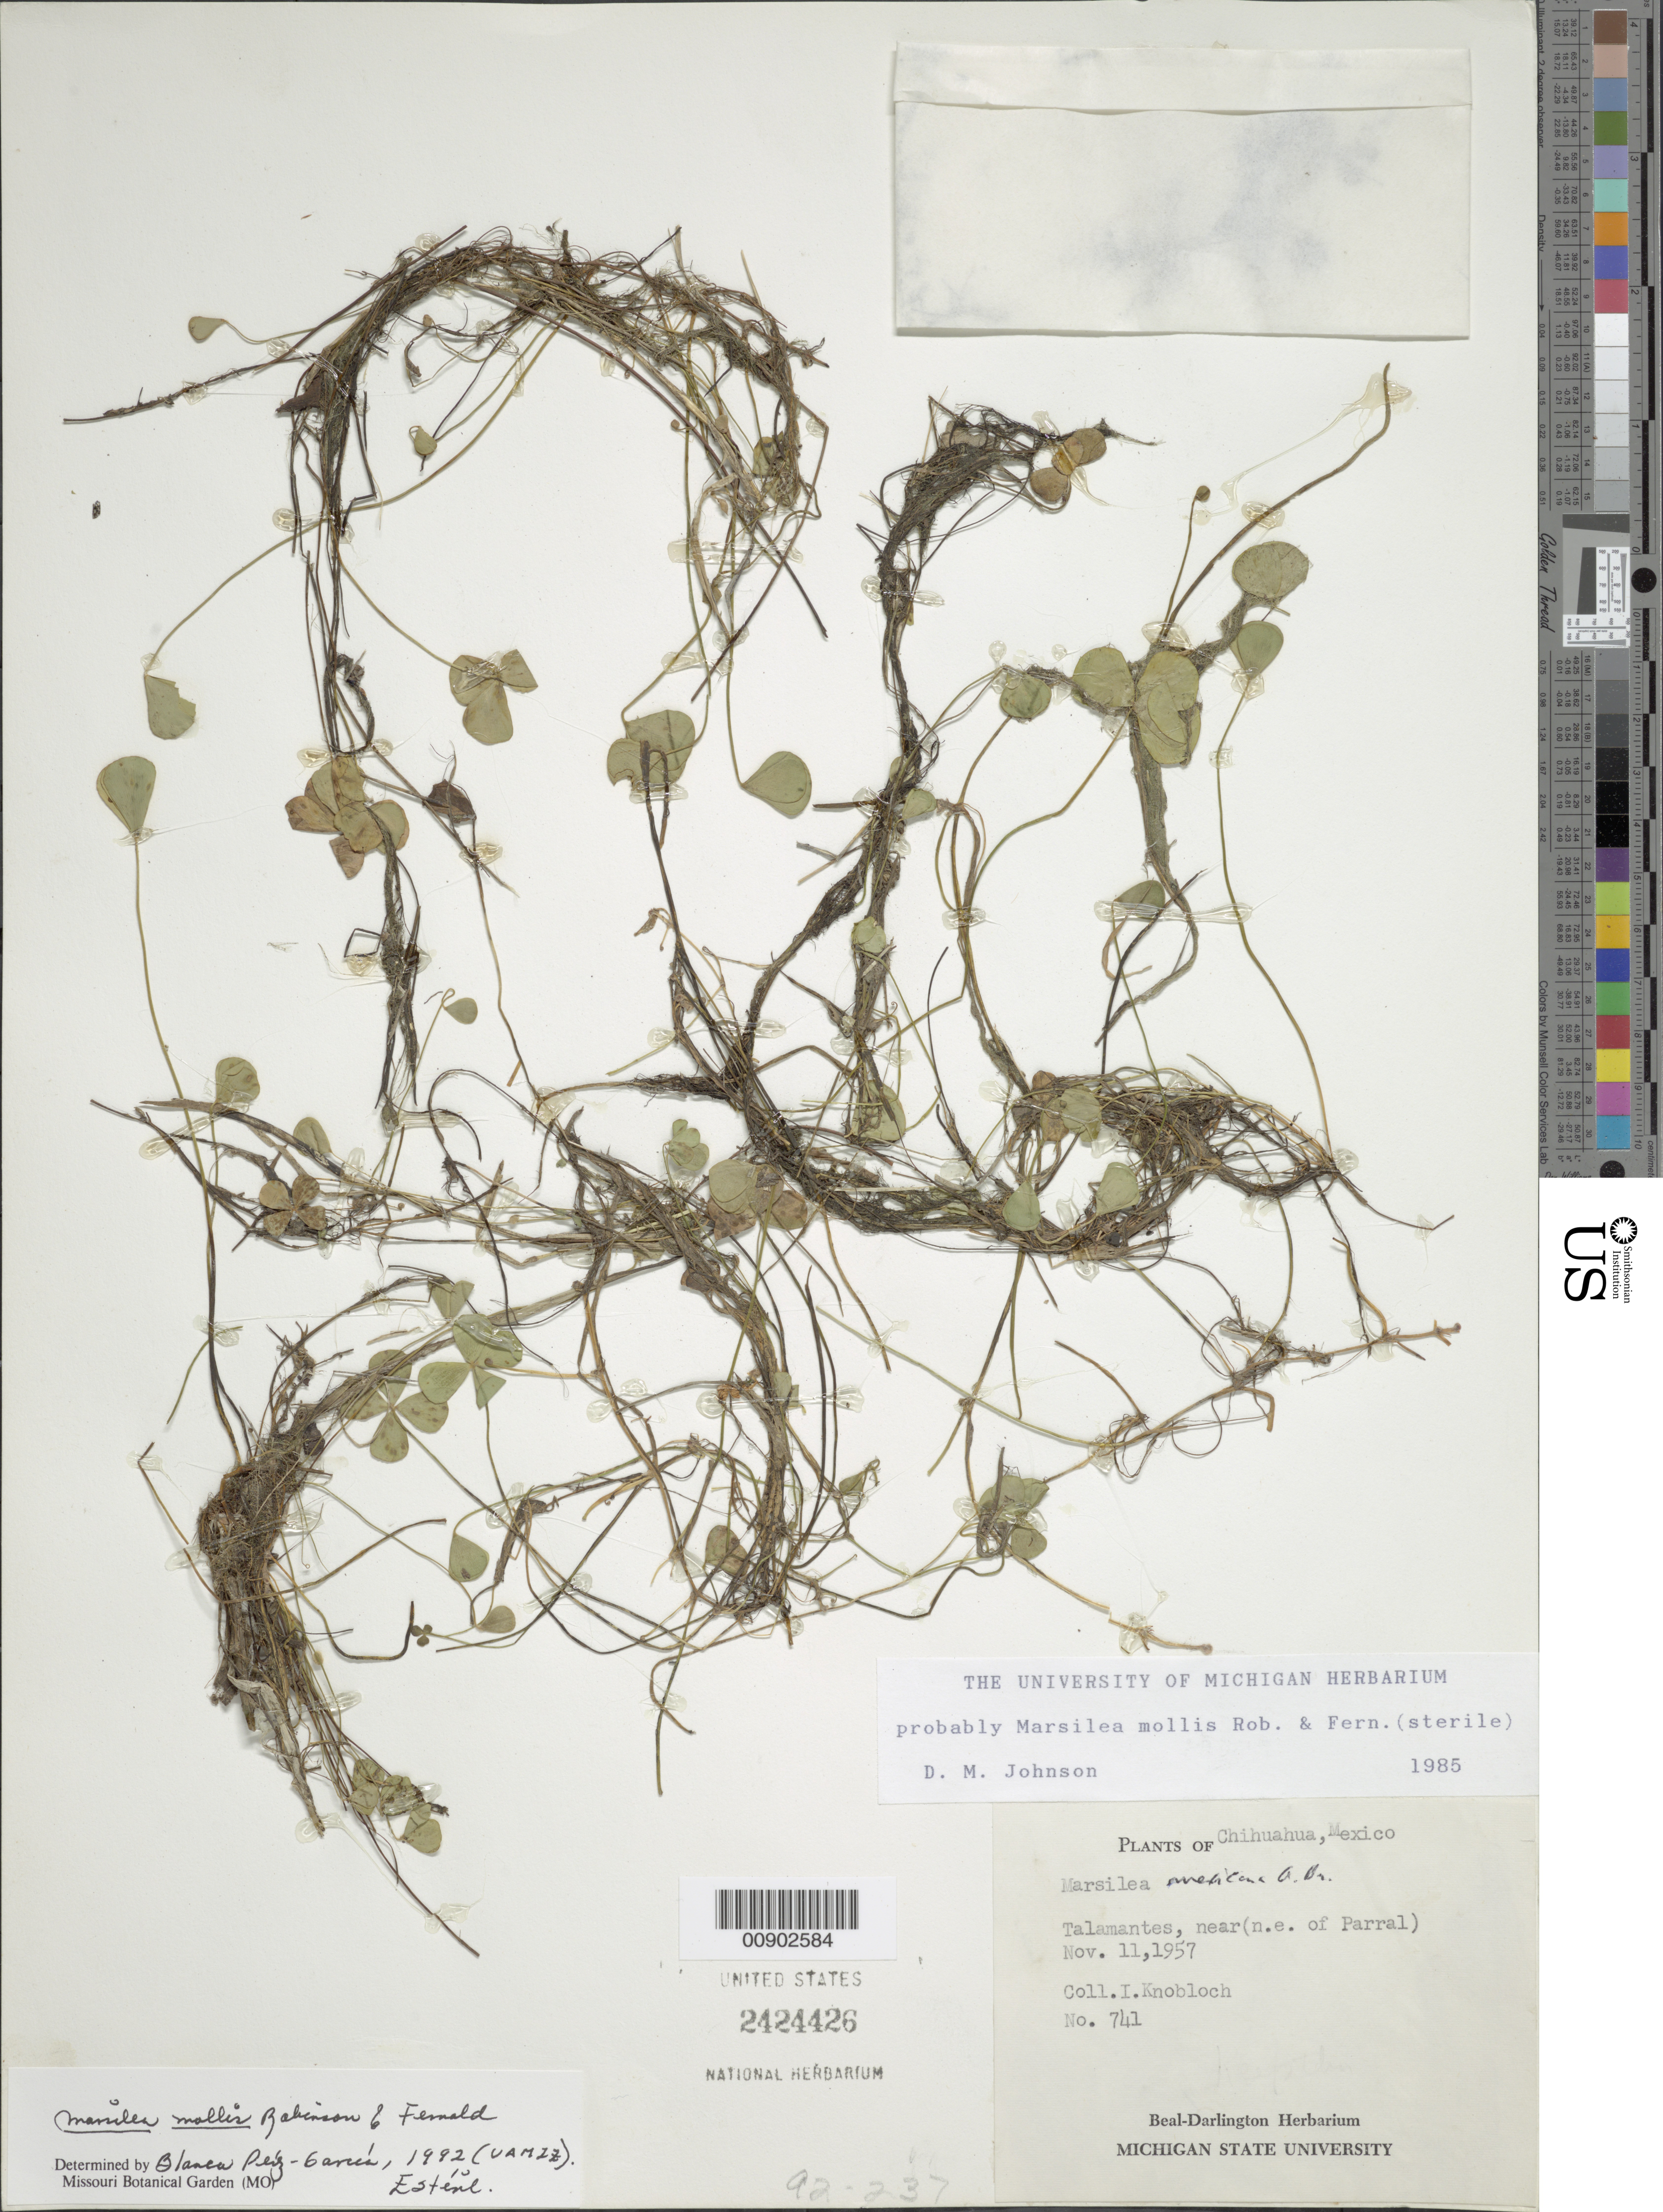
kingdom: Plantae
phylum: Tracheophyta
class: Polypodiopsida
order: Salviniales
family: Marsileaceae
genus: Marsilea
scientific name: Marsilea mollis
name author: B.L. Rob. & Fernald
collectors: I. W. Knobloch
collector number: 741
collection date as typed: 11 Nov 1957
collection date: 1957-11-11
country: Mexico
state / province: Chihuahua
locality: Talamantes, near (n.e. of Parral). Chihuahua.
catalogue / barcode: US 2424426